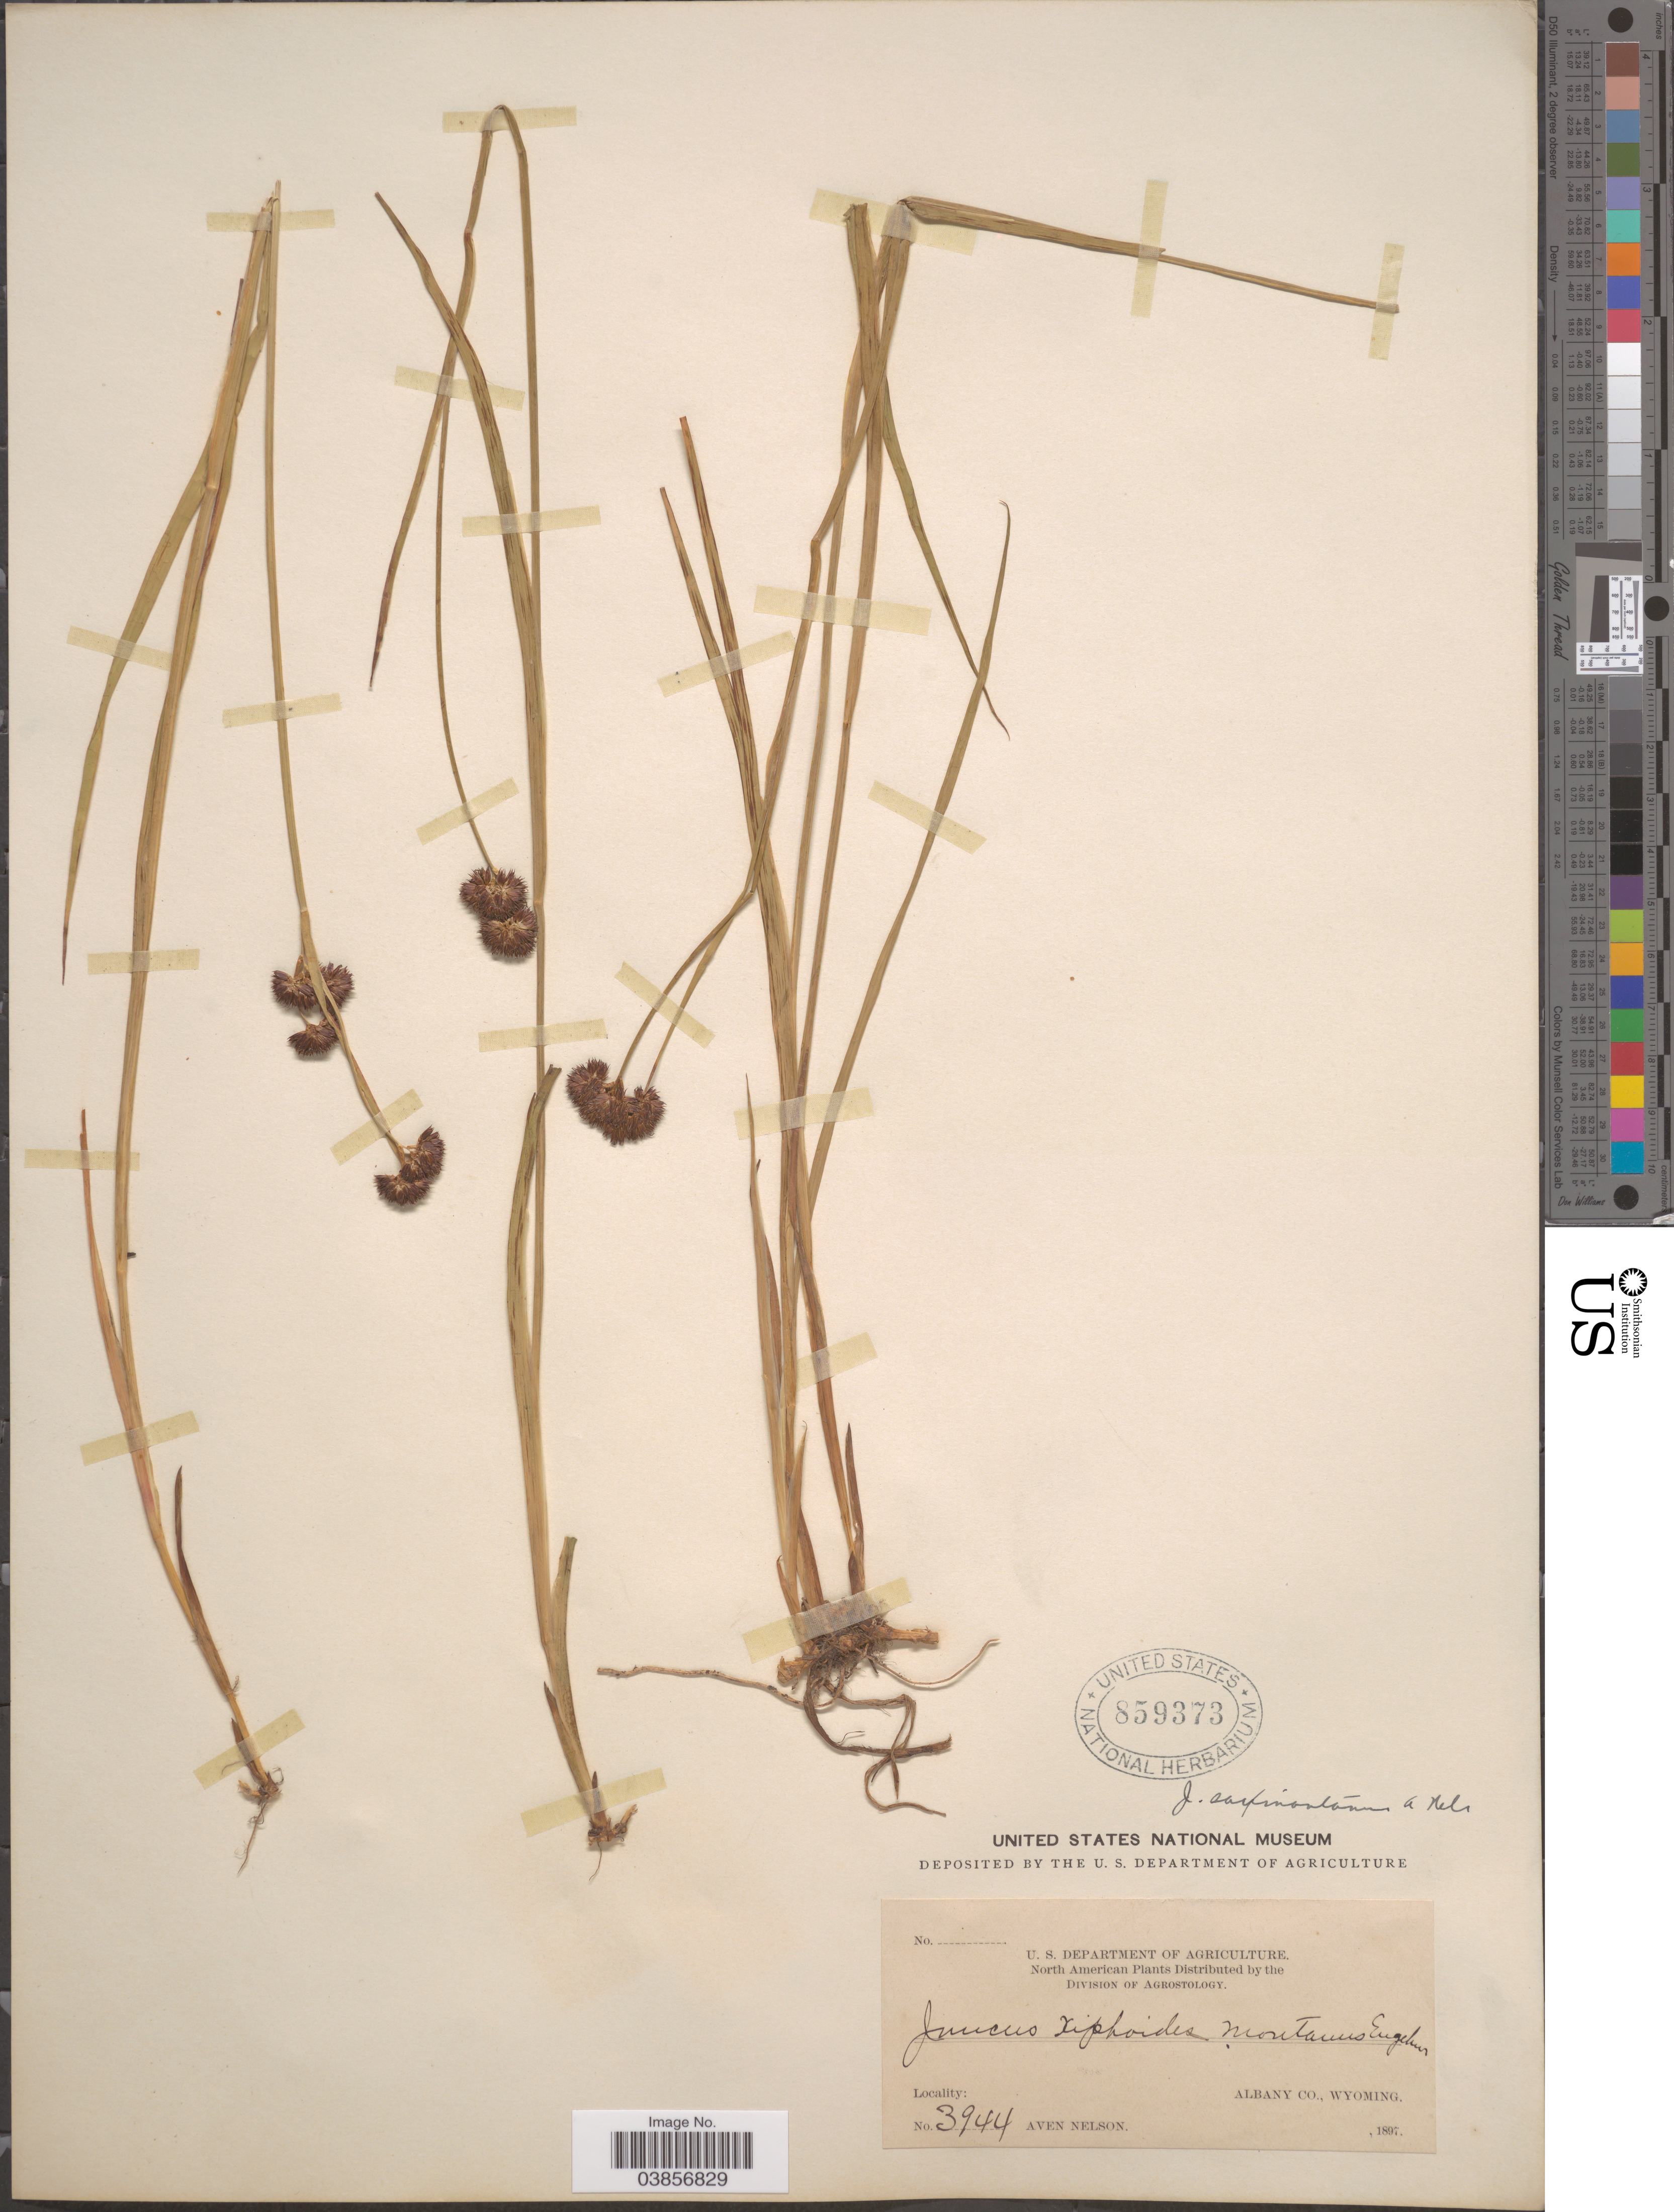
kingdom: Plantae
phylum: Tracheophyta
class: Liliopsida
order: Poales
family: Juncaceae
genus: Juncus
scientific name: Juncus saximontanus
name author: A. Nelson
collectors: A. Nelson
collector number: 3944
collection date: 1897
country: United States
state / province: Wyoming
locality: Albany Co.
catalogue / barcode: US 859373